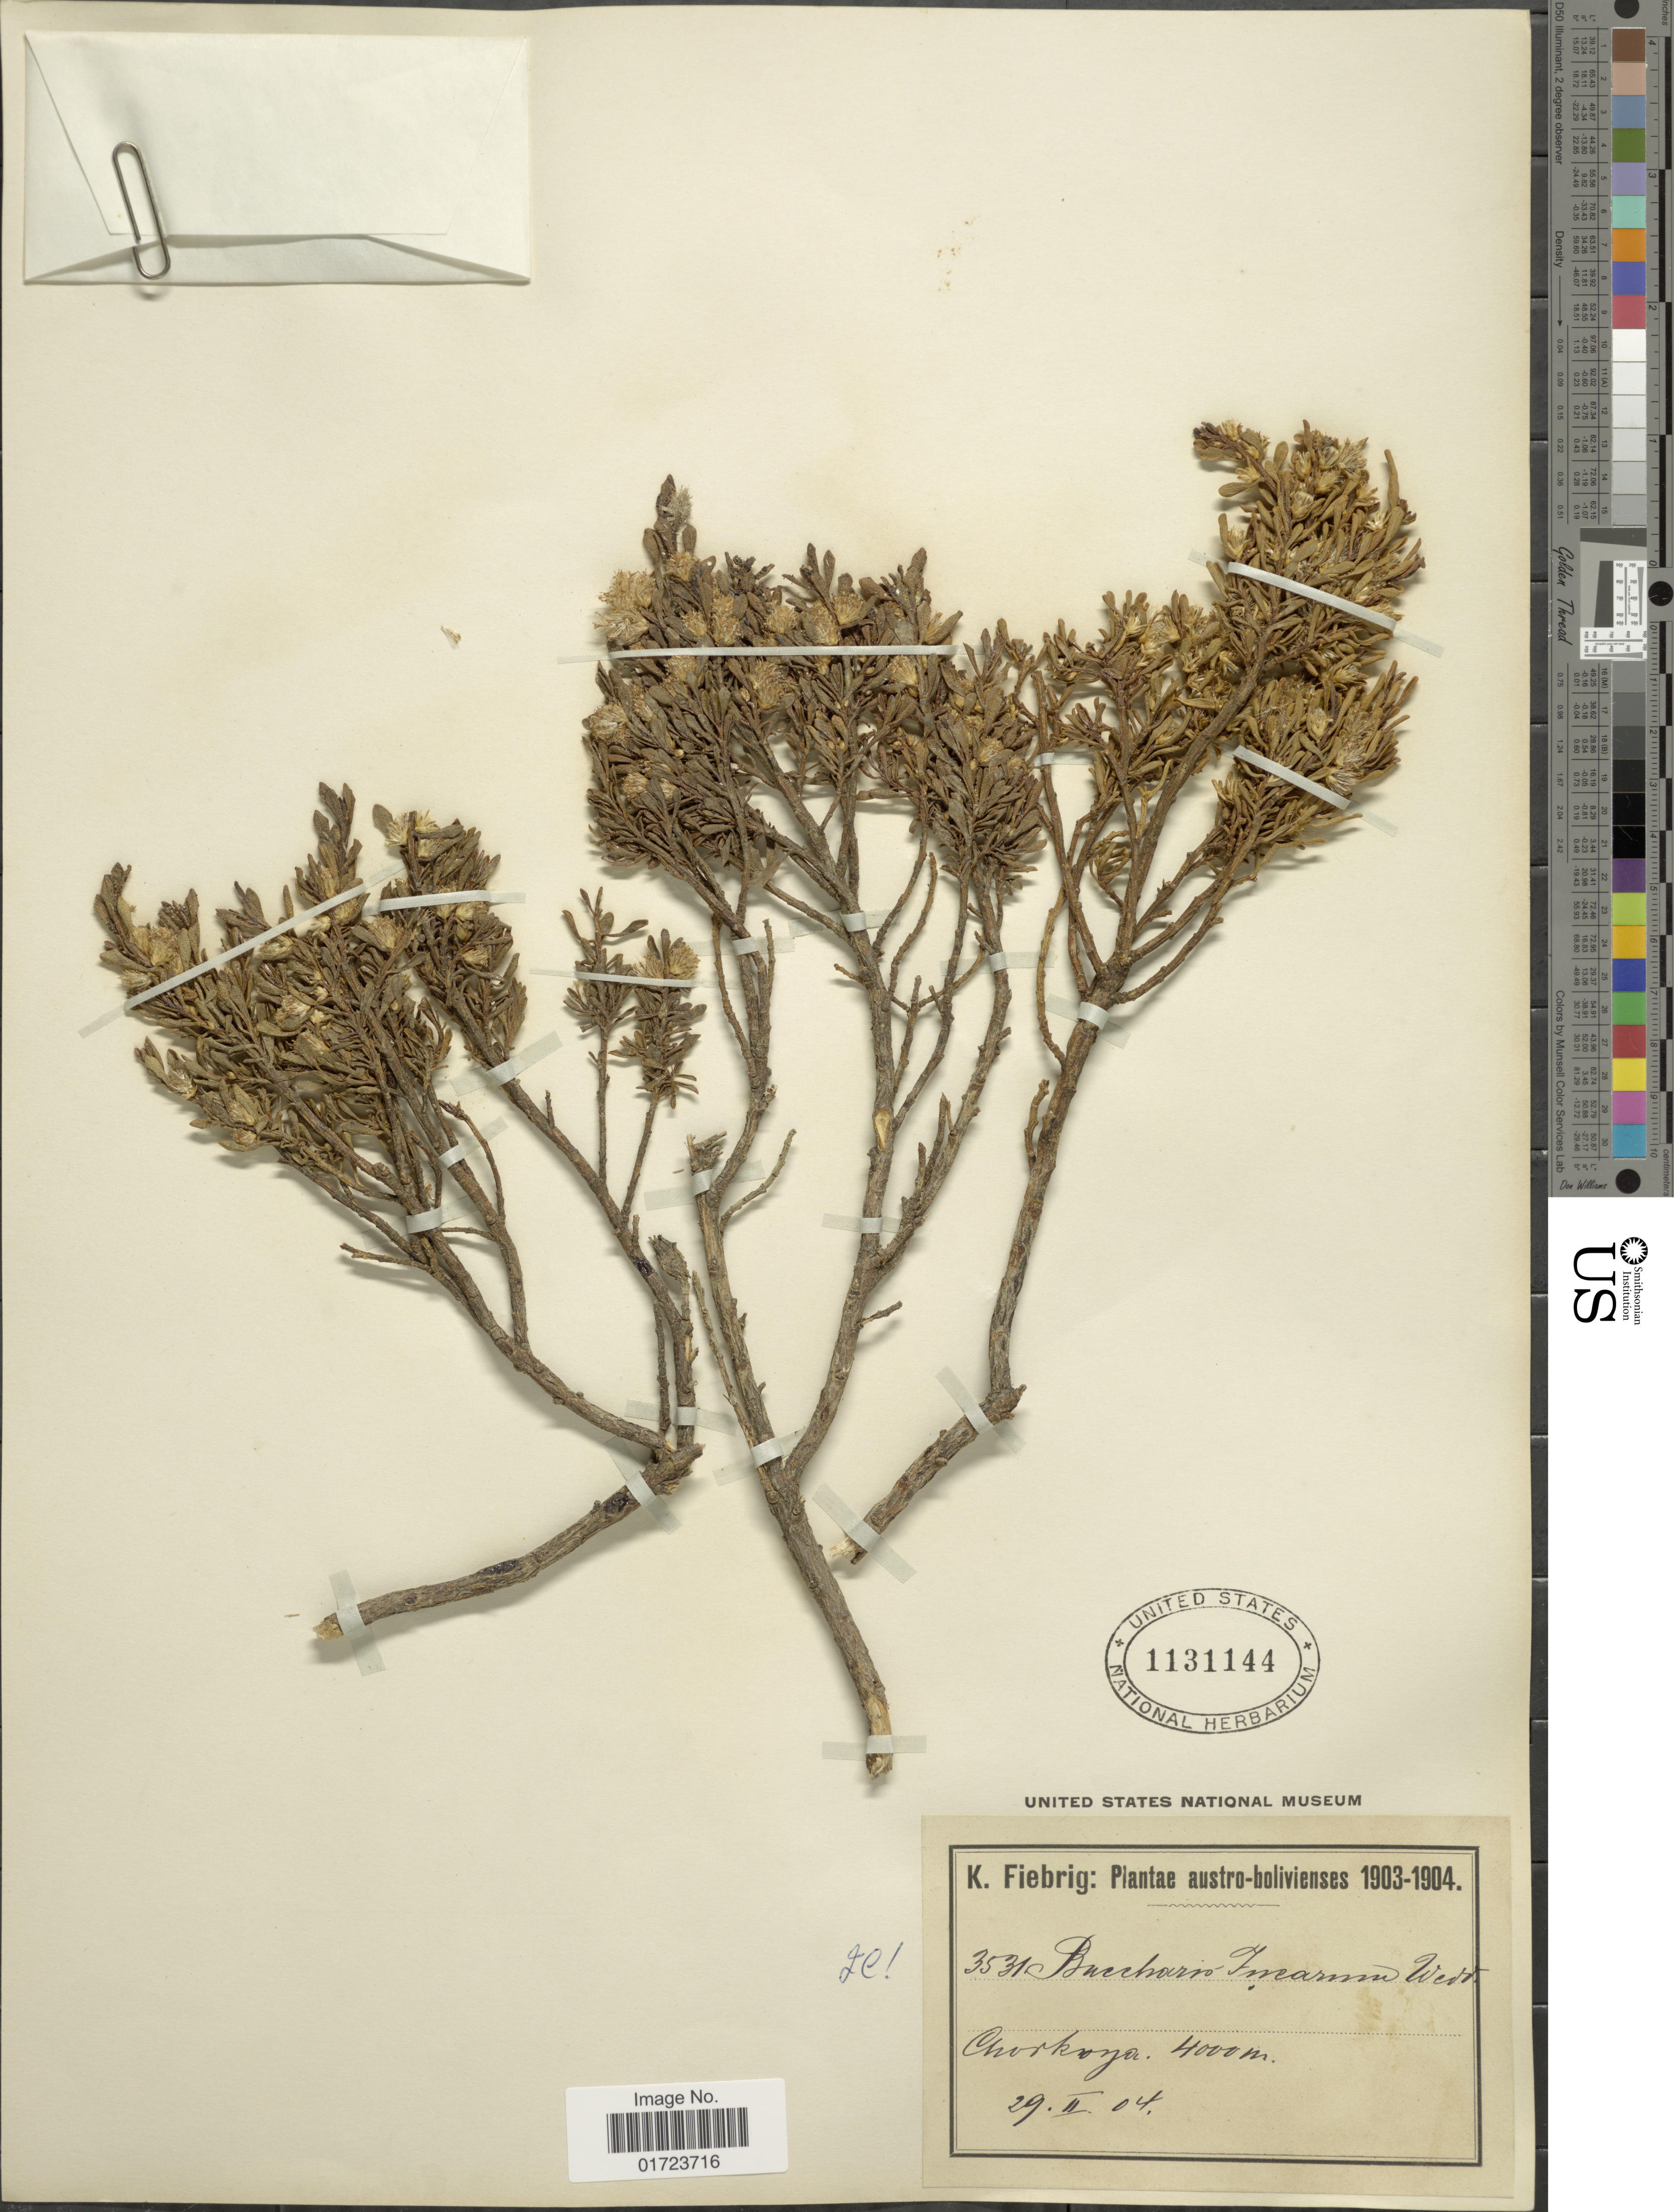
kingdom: Plantae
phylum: Tracheophyta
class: Magnoliopsida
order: Asterales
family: Asteraceae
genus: Baccharis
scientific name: Baccharis tola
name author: Phil.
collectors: K. Kiebrig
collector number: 3531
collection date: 1904-02-29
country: Bolivia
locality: Chorkoya. Austro-bolivienses.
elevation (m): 4000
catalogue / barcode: US 1131144